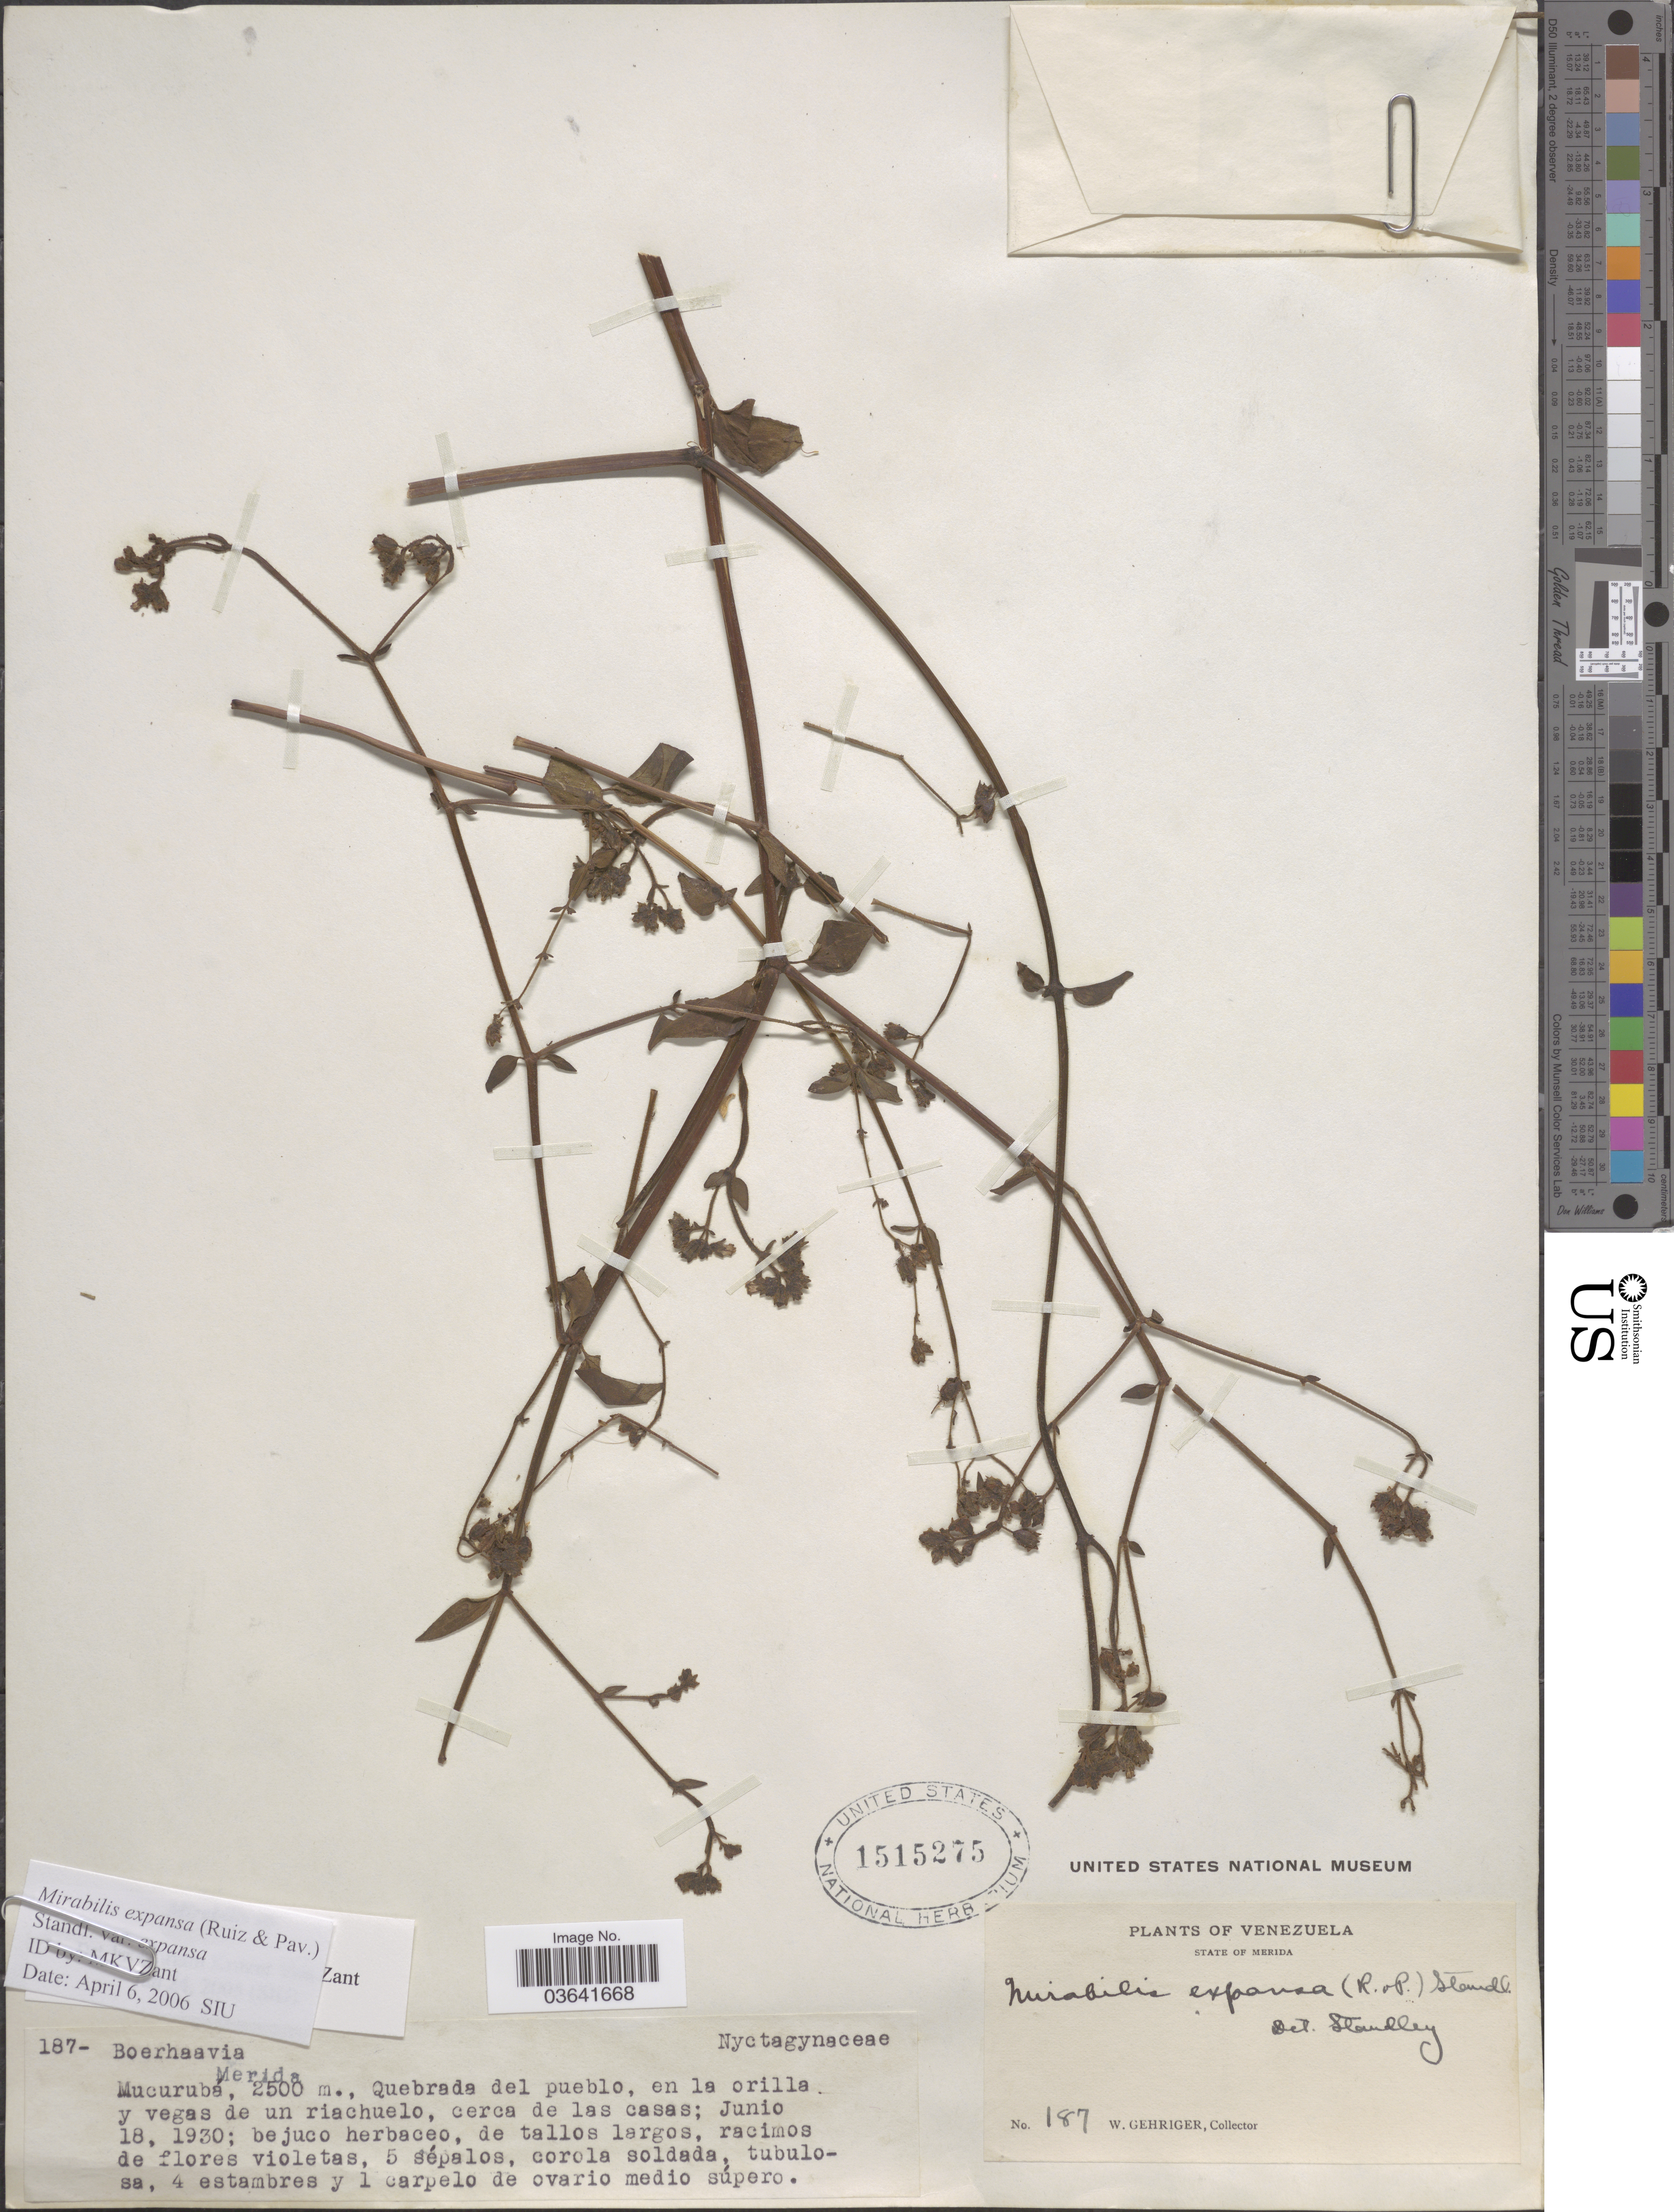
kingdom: Plantae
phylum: Tracheophyta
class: Magnoliopsida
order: Caryophyllales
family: Nyctaginaceae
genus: Mirabilis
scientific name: Mirabilis expansa var. expansa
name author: (Ruiz & Pav.) Standl.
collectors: W. Gehriger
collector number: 187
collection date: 1930-06-18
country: Venezuela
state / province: Mérida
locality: Mucuruba, Quebrada del pueblo, en la orilla y vegas de un riachuelo, cerca de las casas.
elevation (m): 2500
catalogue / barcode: US 1515275